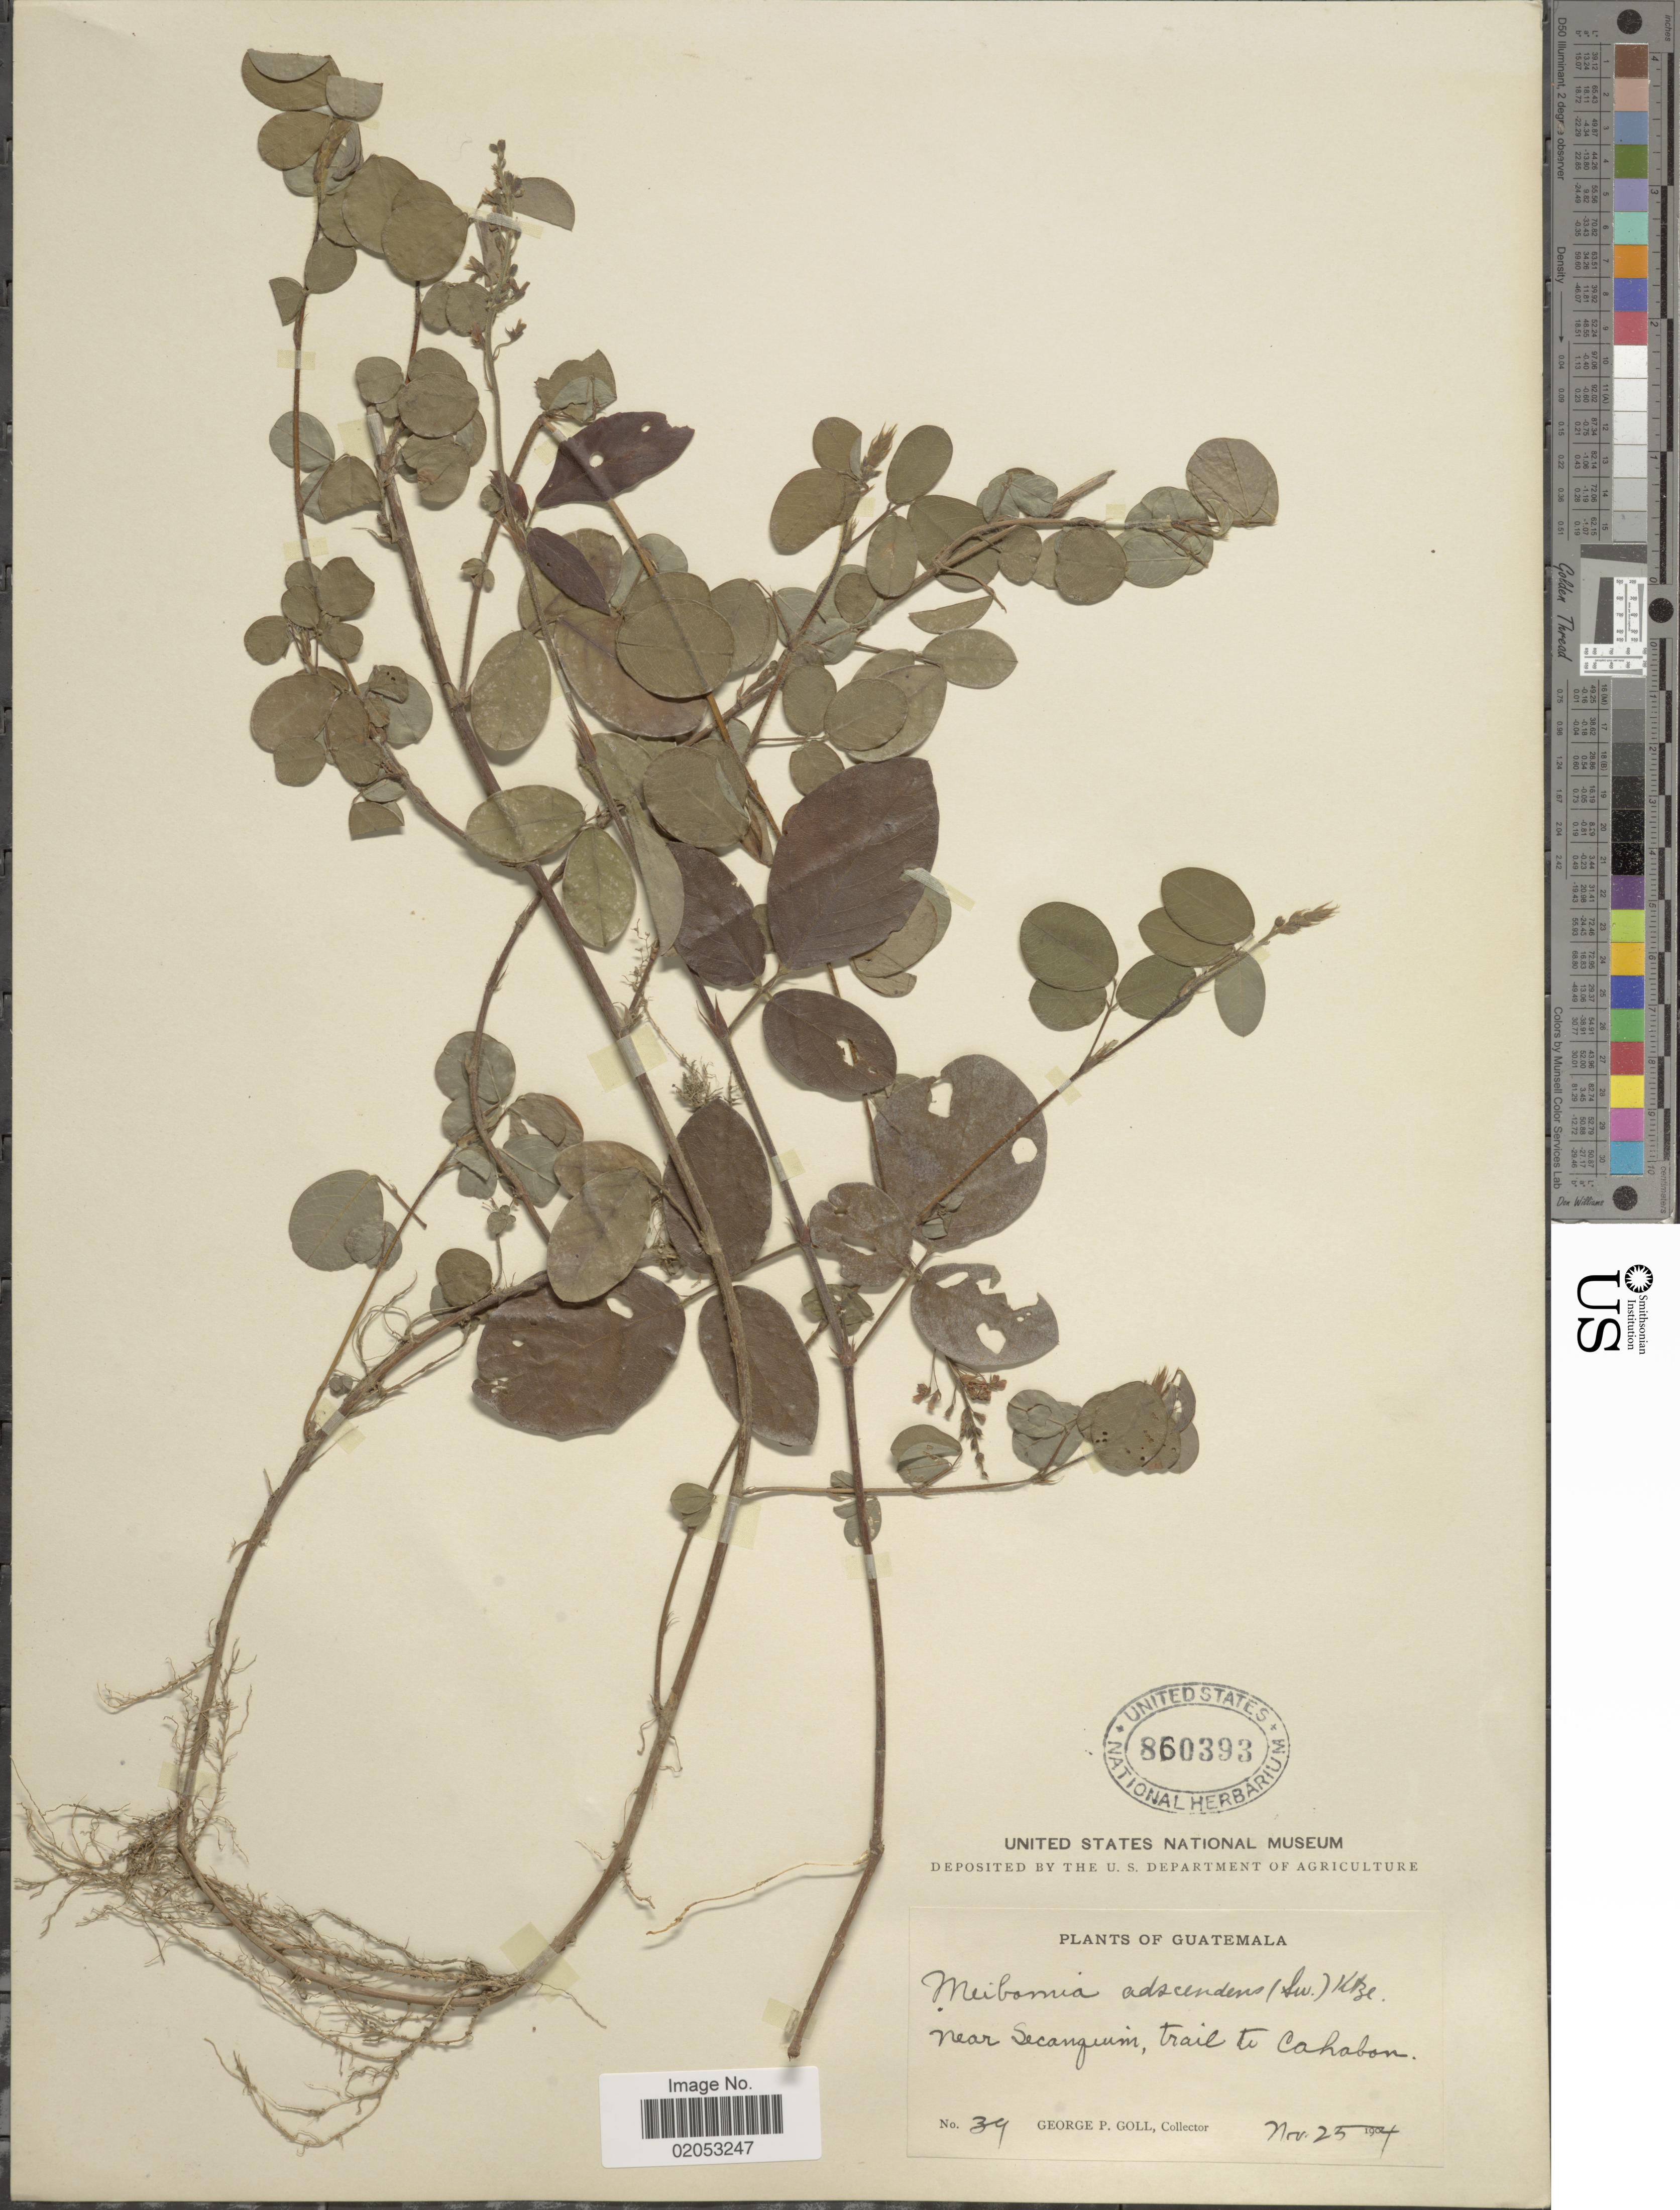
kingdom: Plantae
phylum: Tracheophyta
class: Magnoliopsida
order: Fabales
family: Fabaceae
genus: Grona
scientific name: Grona adscendens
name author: (Sw.) H. Ohashi & K. Ohashi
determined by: Strong, Mark T., (BOT), Smithsonian Institution - National Museum of Natural History (UNITED STATES)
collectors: G. P. Goll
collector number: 39*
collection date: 1904-11-25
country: Guatemala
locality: Near Secanquim, trail to Cahabon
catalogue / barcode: US 860393